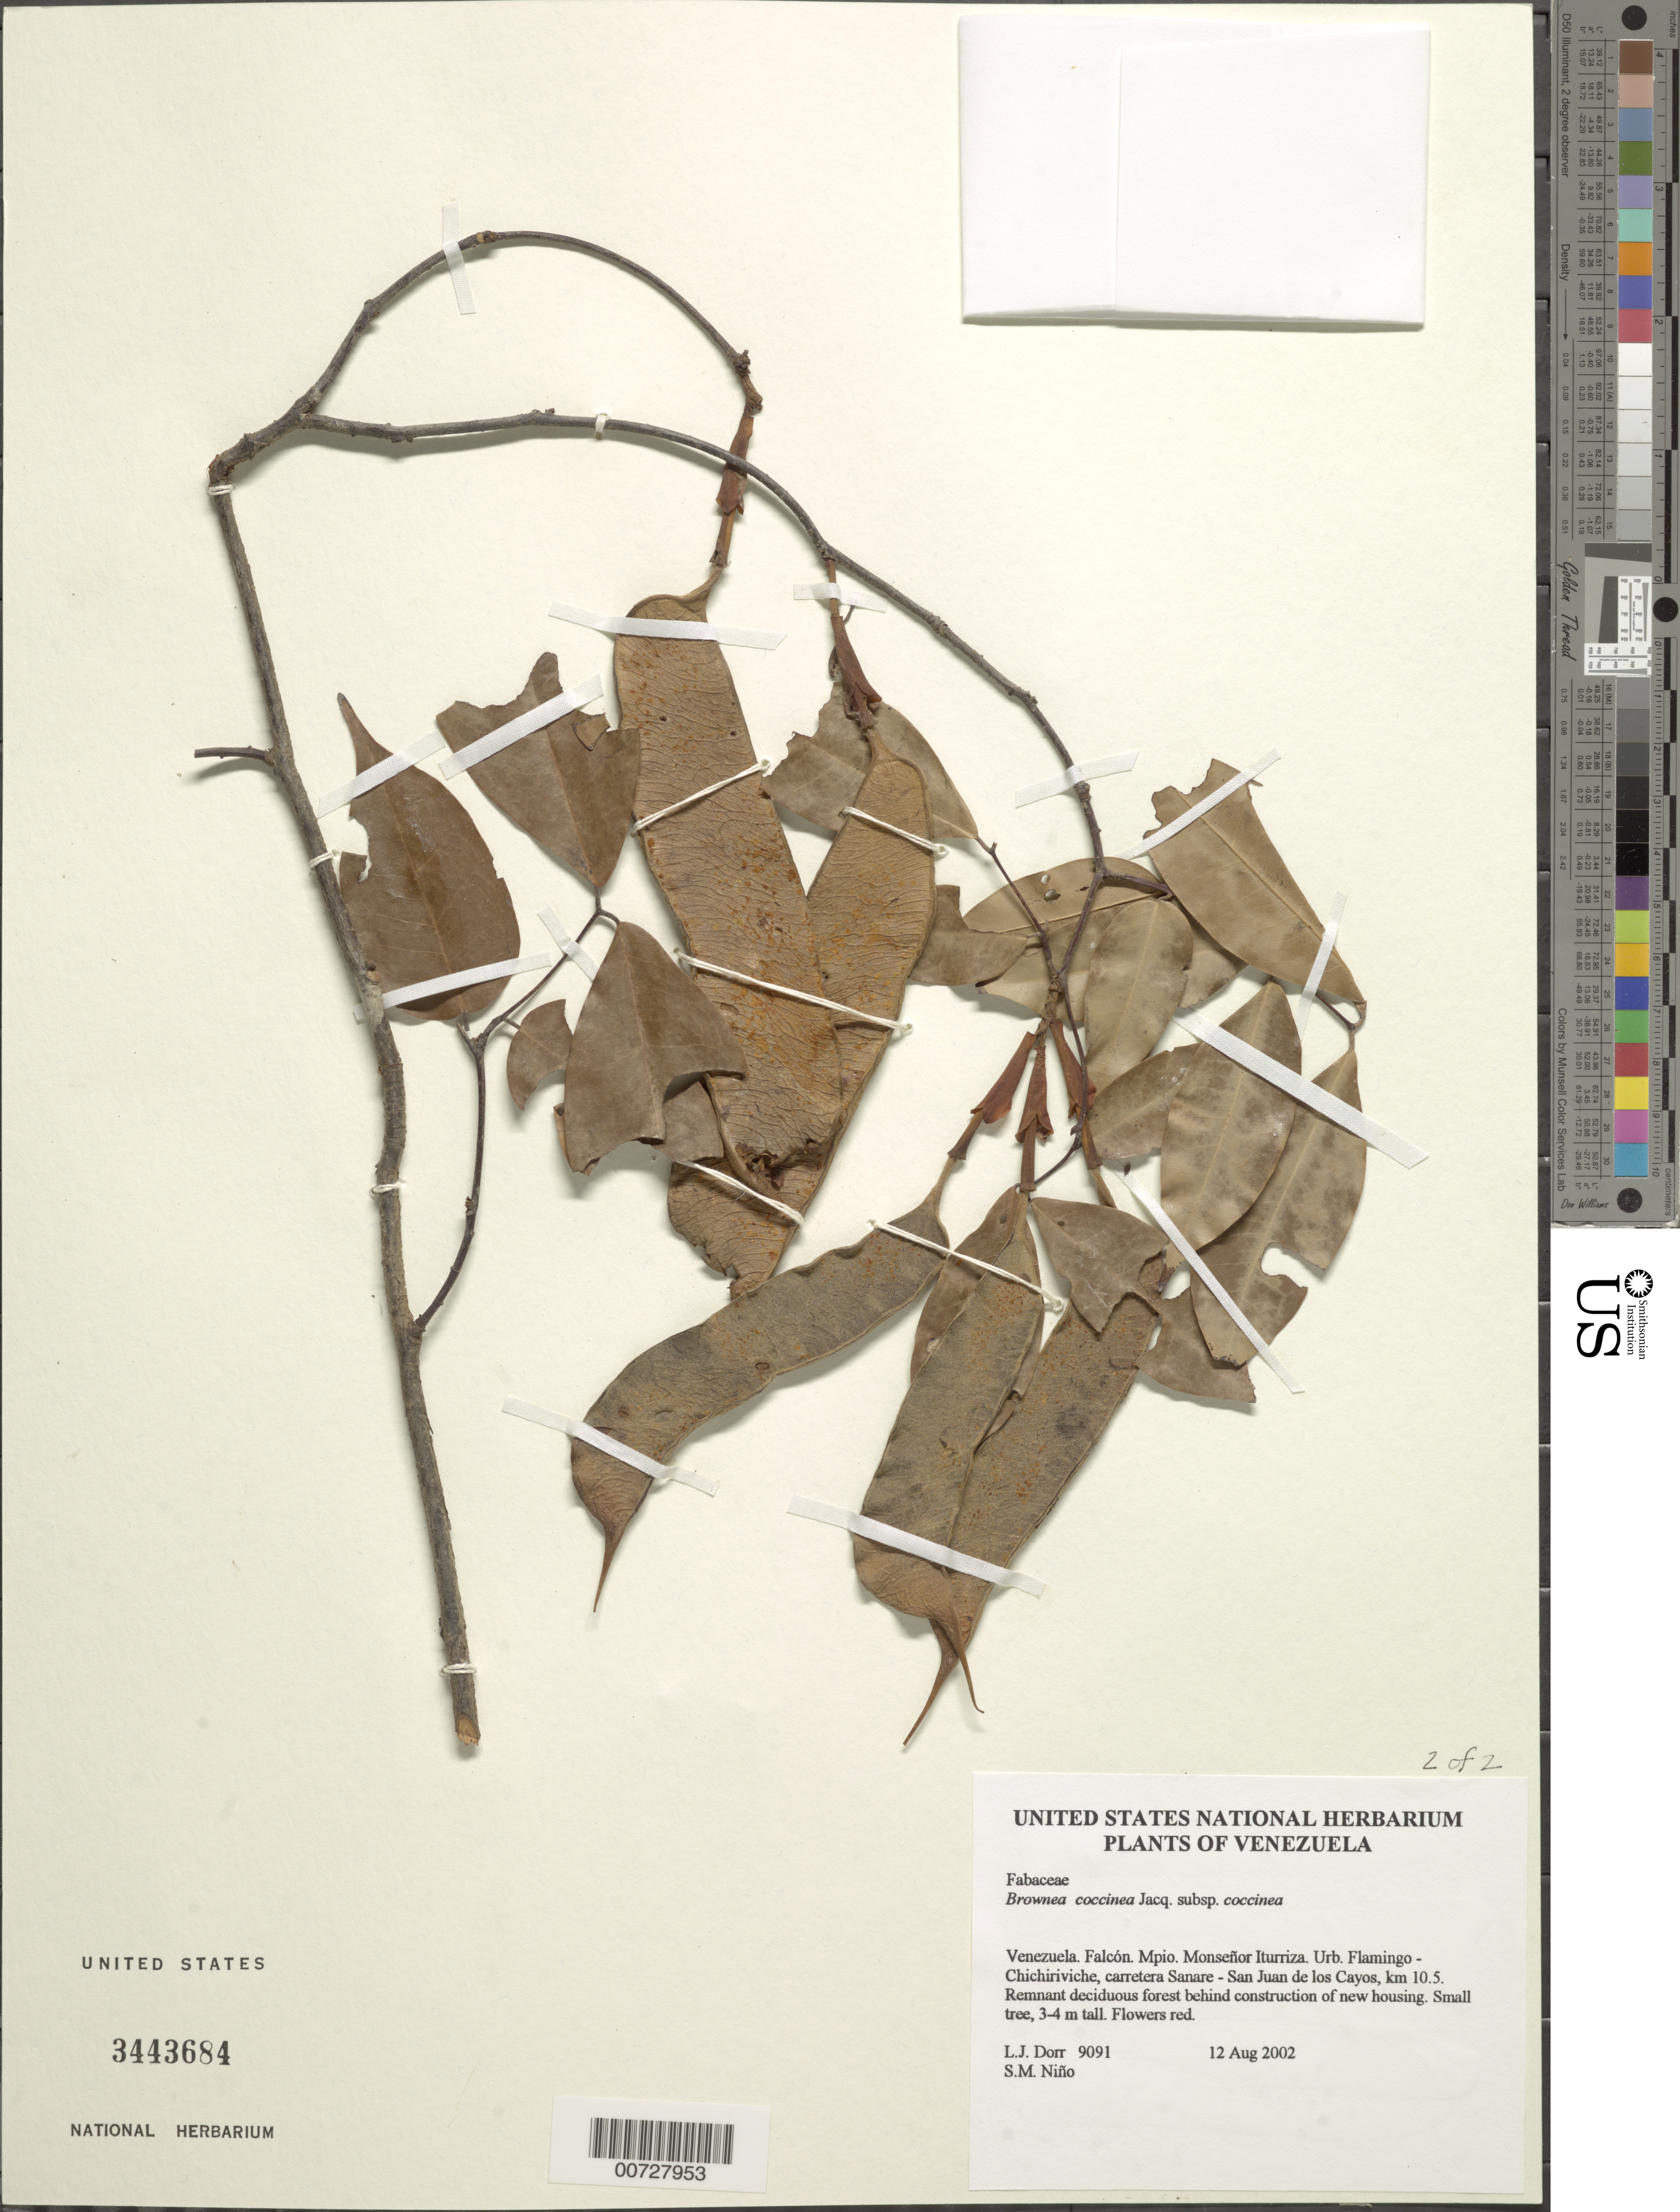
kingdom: Plantae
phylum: Tracheophyta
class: Magnoliopsida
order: Fabales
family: Fabaceae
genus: Brownea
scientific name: Brownea coccinea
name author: Jacq.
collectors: L. J. Dorr & S. M. Niño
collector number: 9091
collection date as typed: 12 Aug 2002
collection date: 2002-08-12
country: Venezuela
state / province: Falcón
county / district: Monseñor Iturriza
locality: Urb. Flamingo-Chichiriviche, carretera Sanare-San Juan de los Cayos, km 10.5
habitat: Remnant deciduous forest behind construction of new housing.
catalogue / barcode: US 3443684